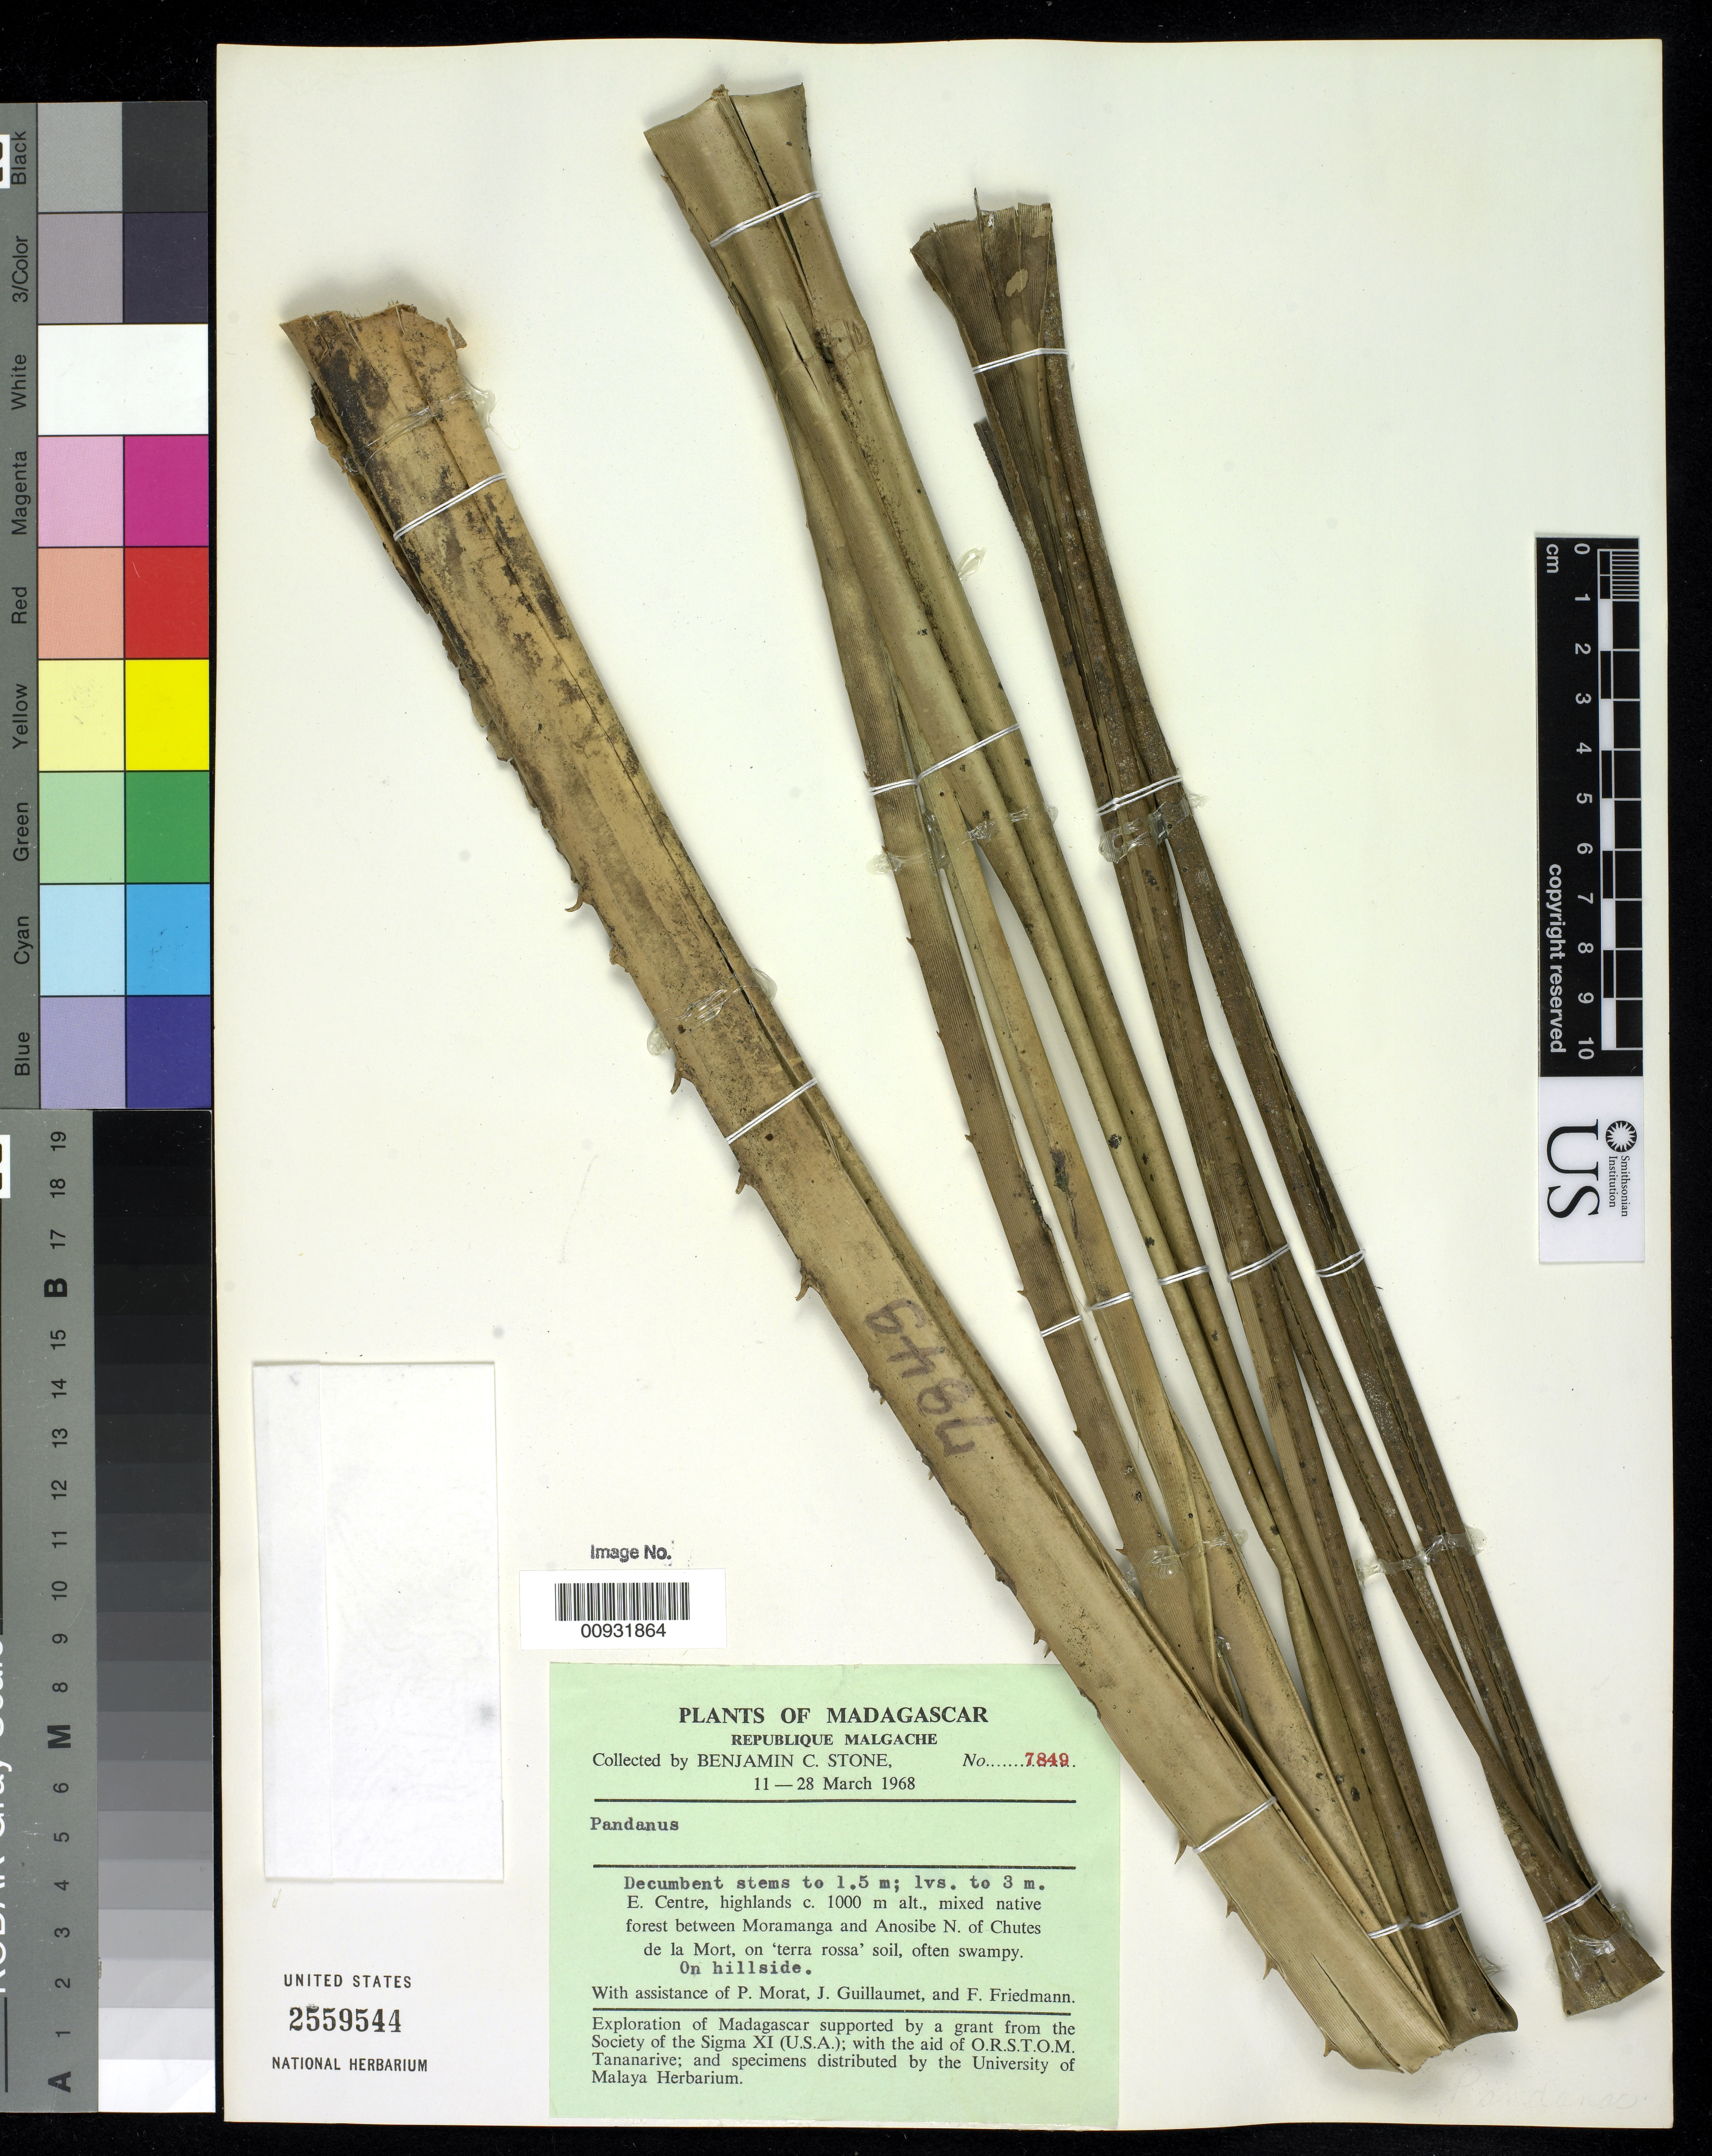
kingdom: Plantae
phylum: Tracheophyta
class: Liliopsida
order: Pandanales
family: Pandanaceae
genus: Pandanus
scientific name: Pandanus sp.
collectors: B. C. Stone, P. Morat, J. Guillaumet & E. Friedmann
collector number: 7849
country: Madagascar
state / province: Alaotra Mangoro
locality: E Centre, Highlands, between Moramanga and Anosibe N of Chutes de la Mort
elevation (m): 1000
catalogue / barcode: US 2559556